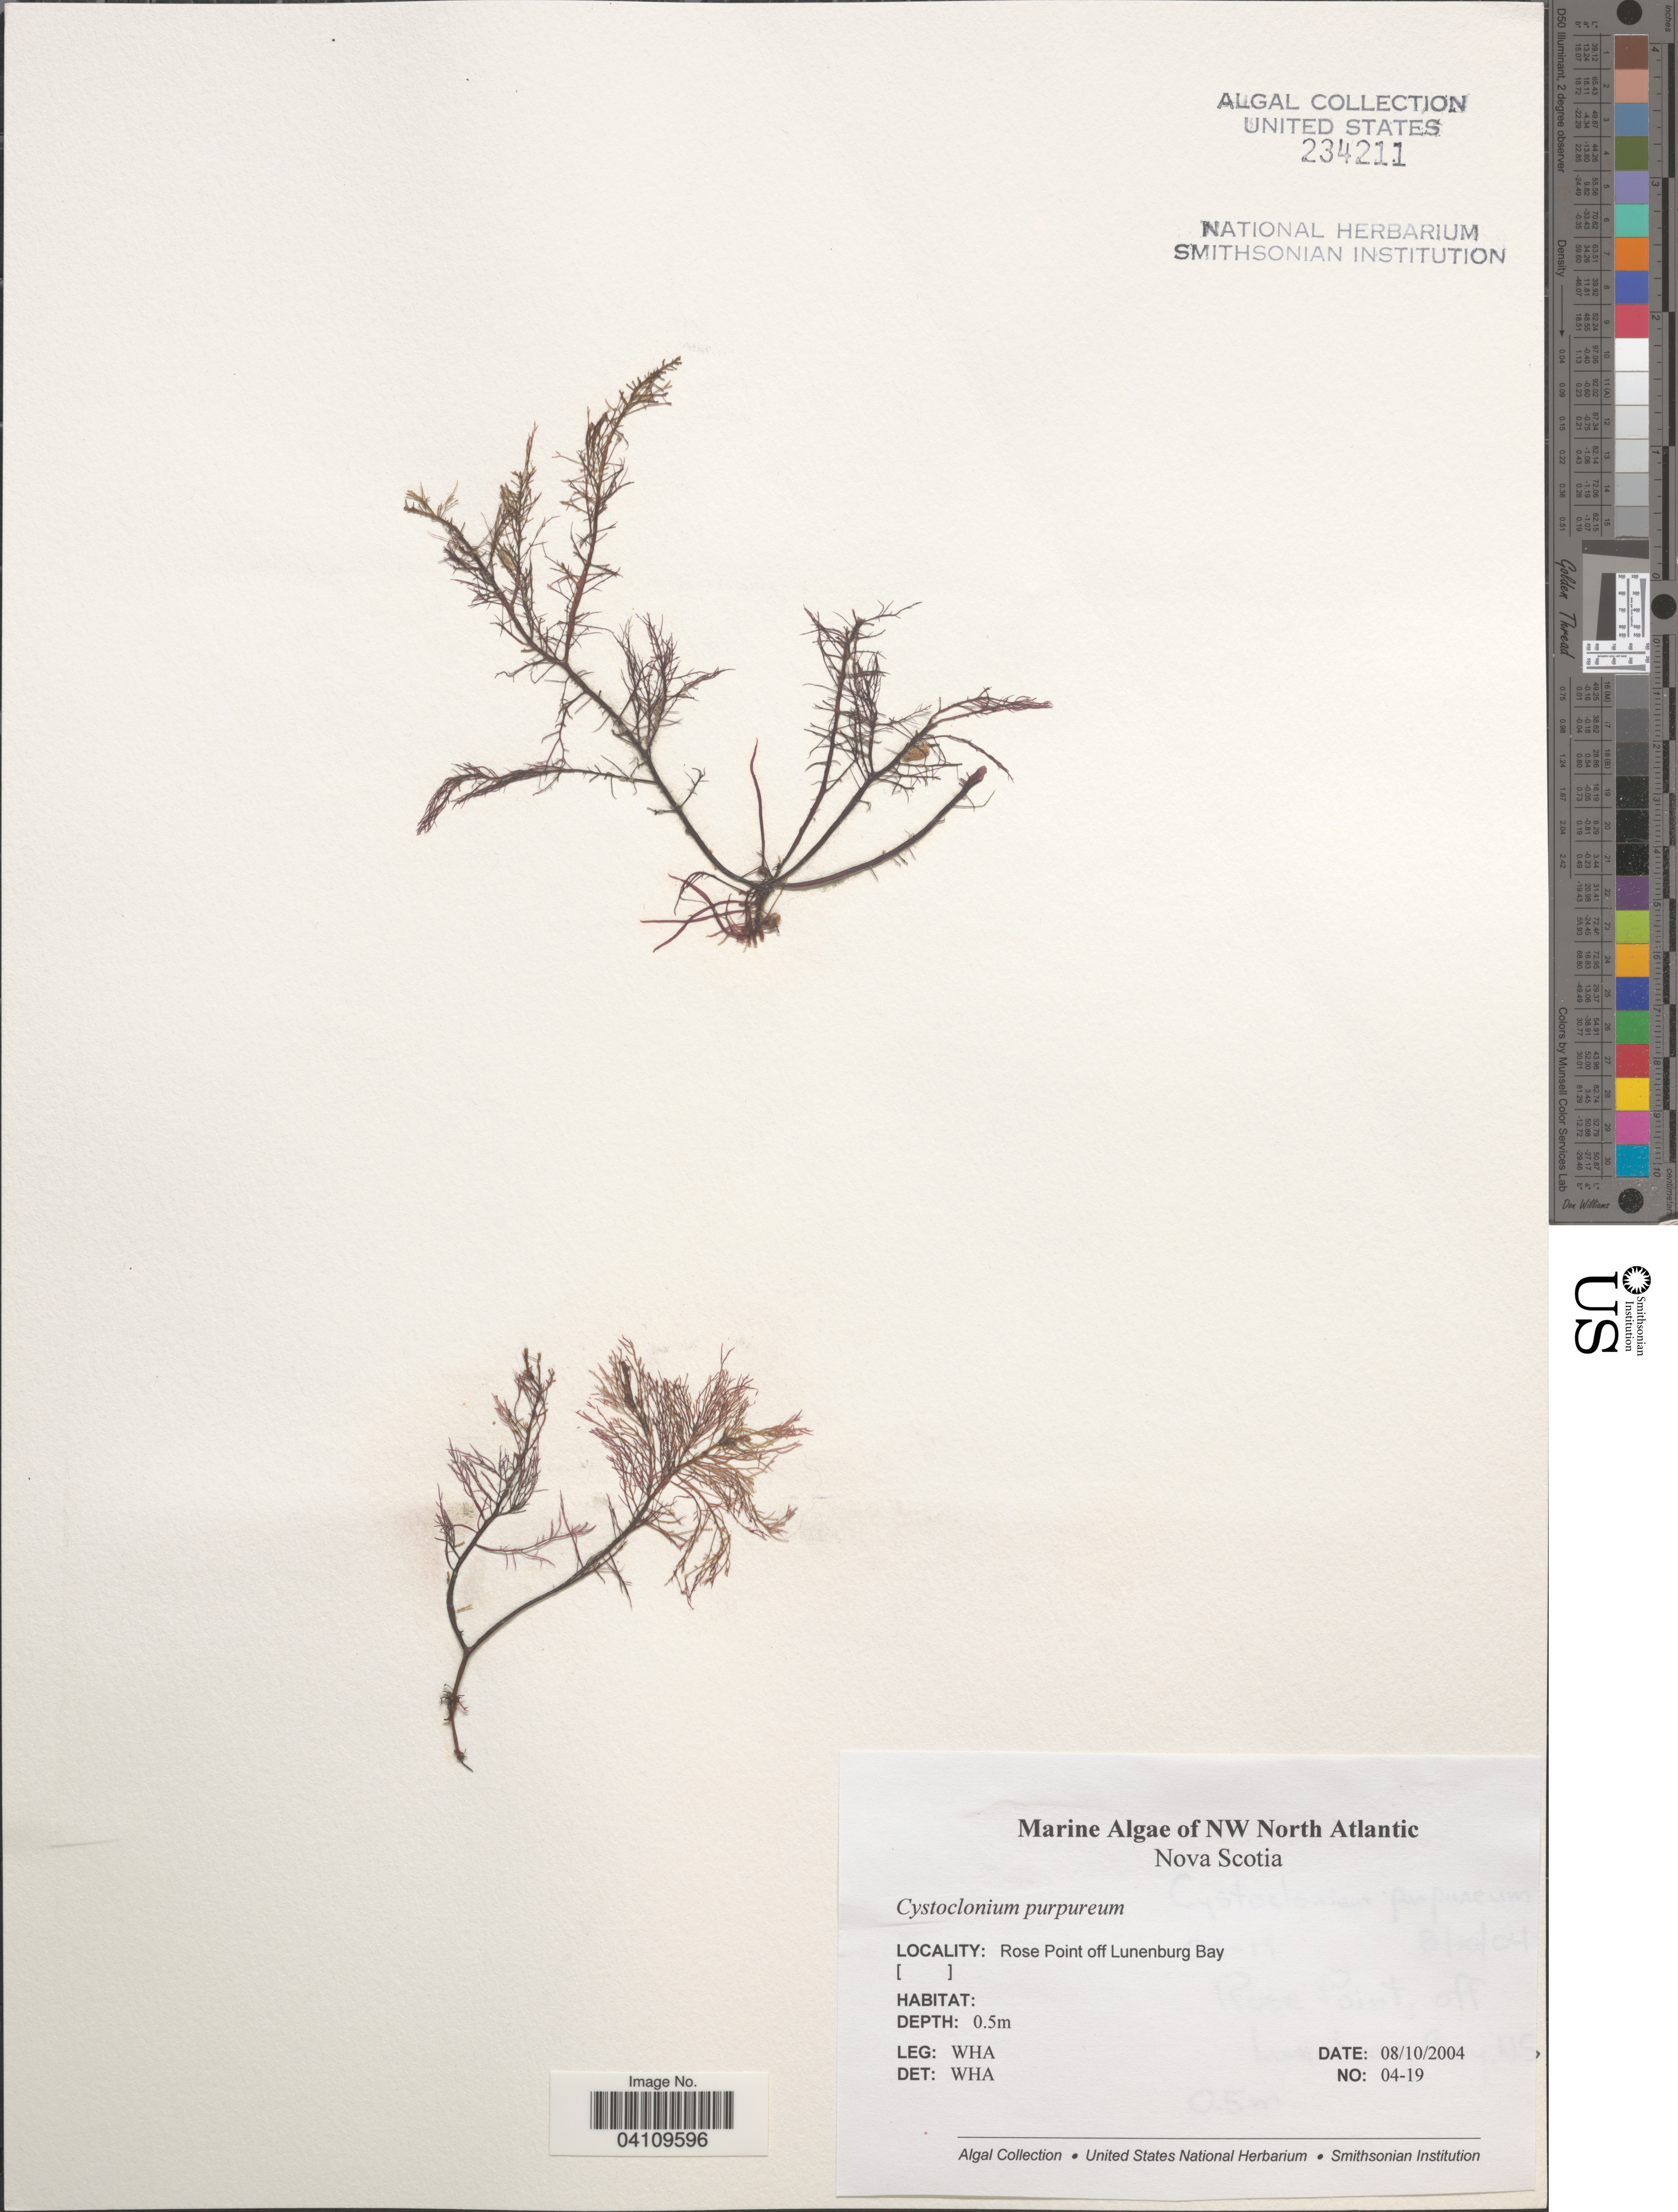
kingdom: Plantae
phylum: Rhodophyta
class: Florideophyceae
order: Gigartinales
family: Cystocloniaceae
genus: Cystoclonium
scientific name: Cystoclonium purpureum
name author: (Huds.) Batters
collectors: W. H. Adey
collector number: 04-19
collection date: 2004-10-08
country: Canada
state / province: Nova Scotia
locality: NW North Atlantic. Rose Point off Lunenburg Bay.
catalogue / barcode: US 234211